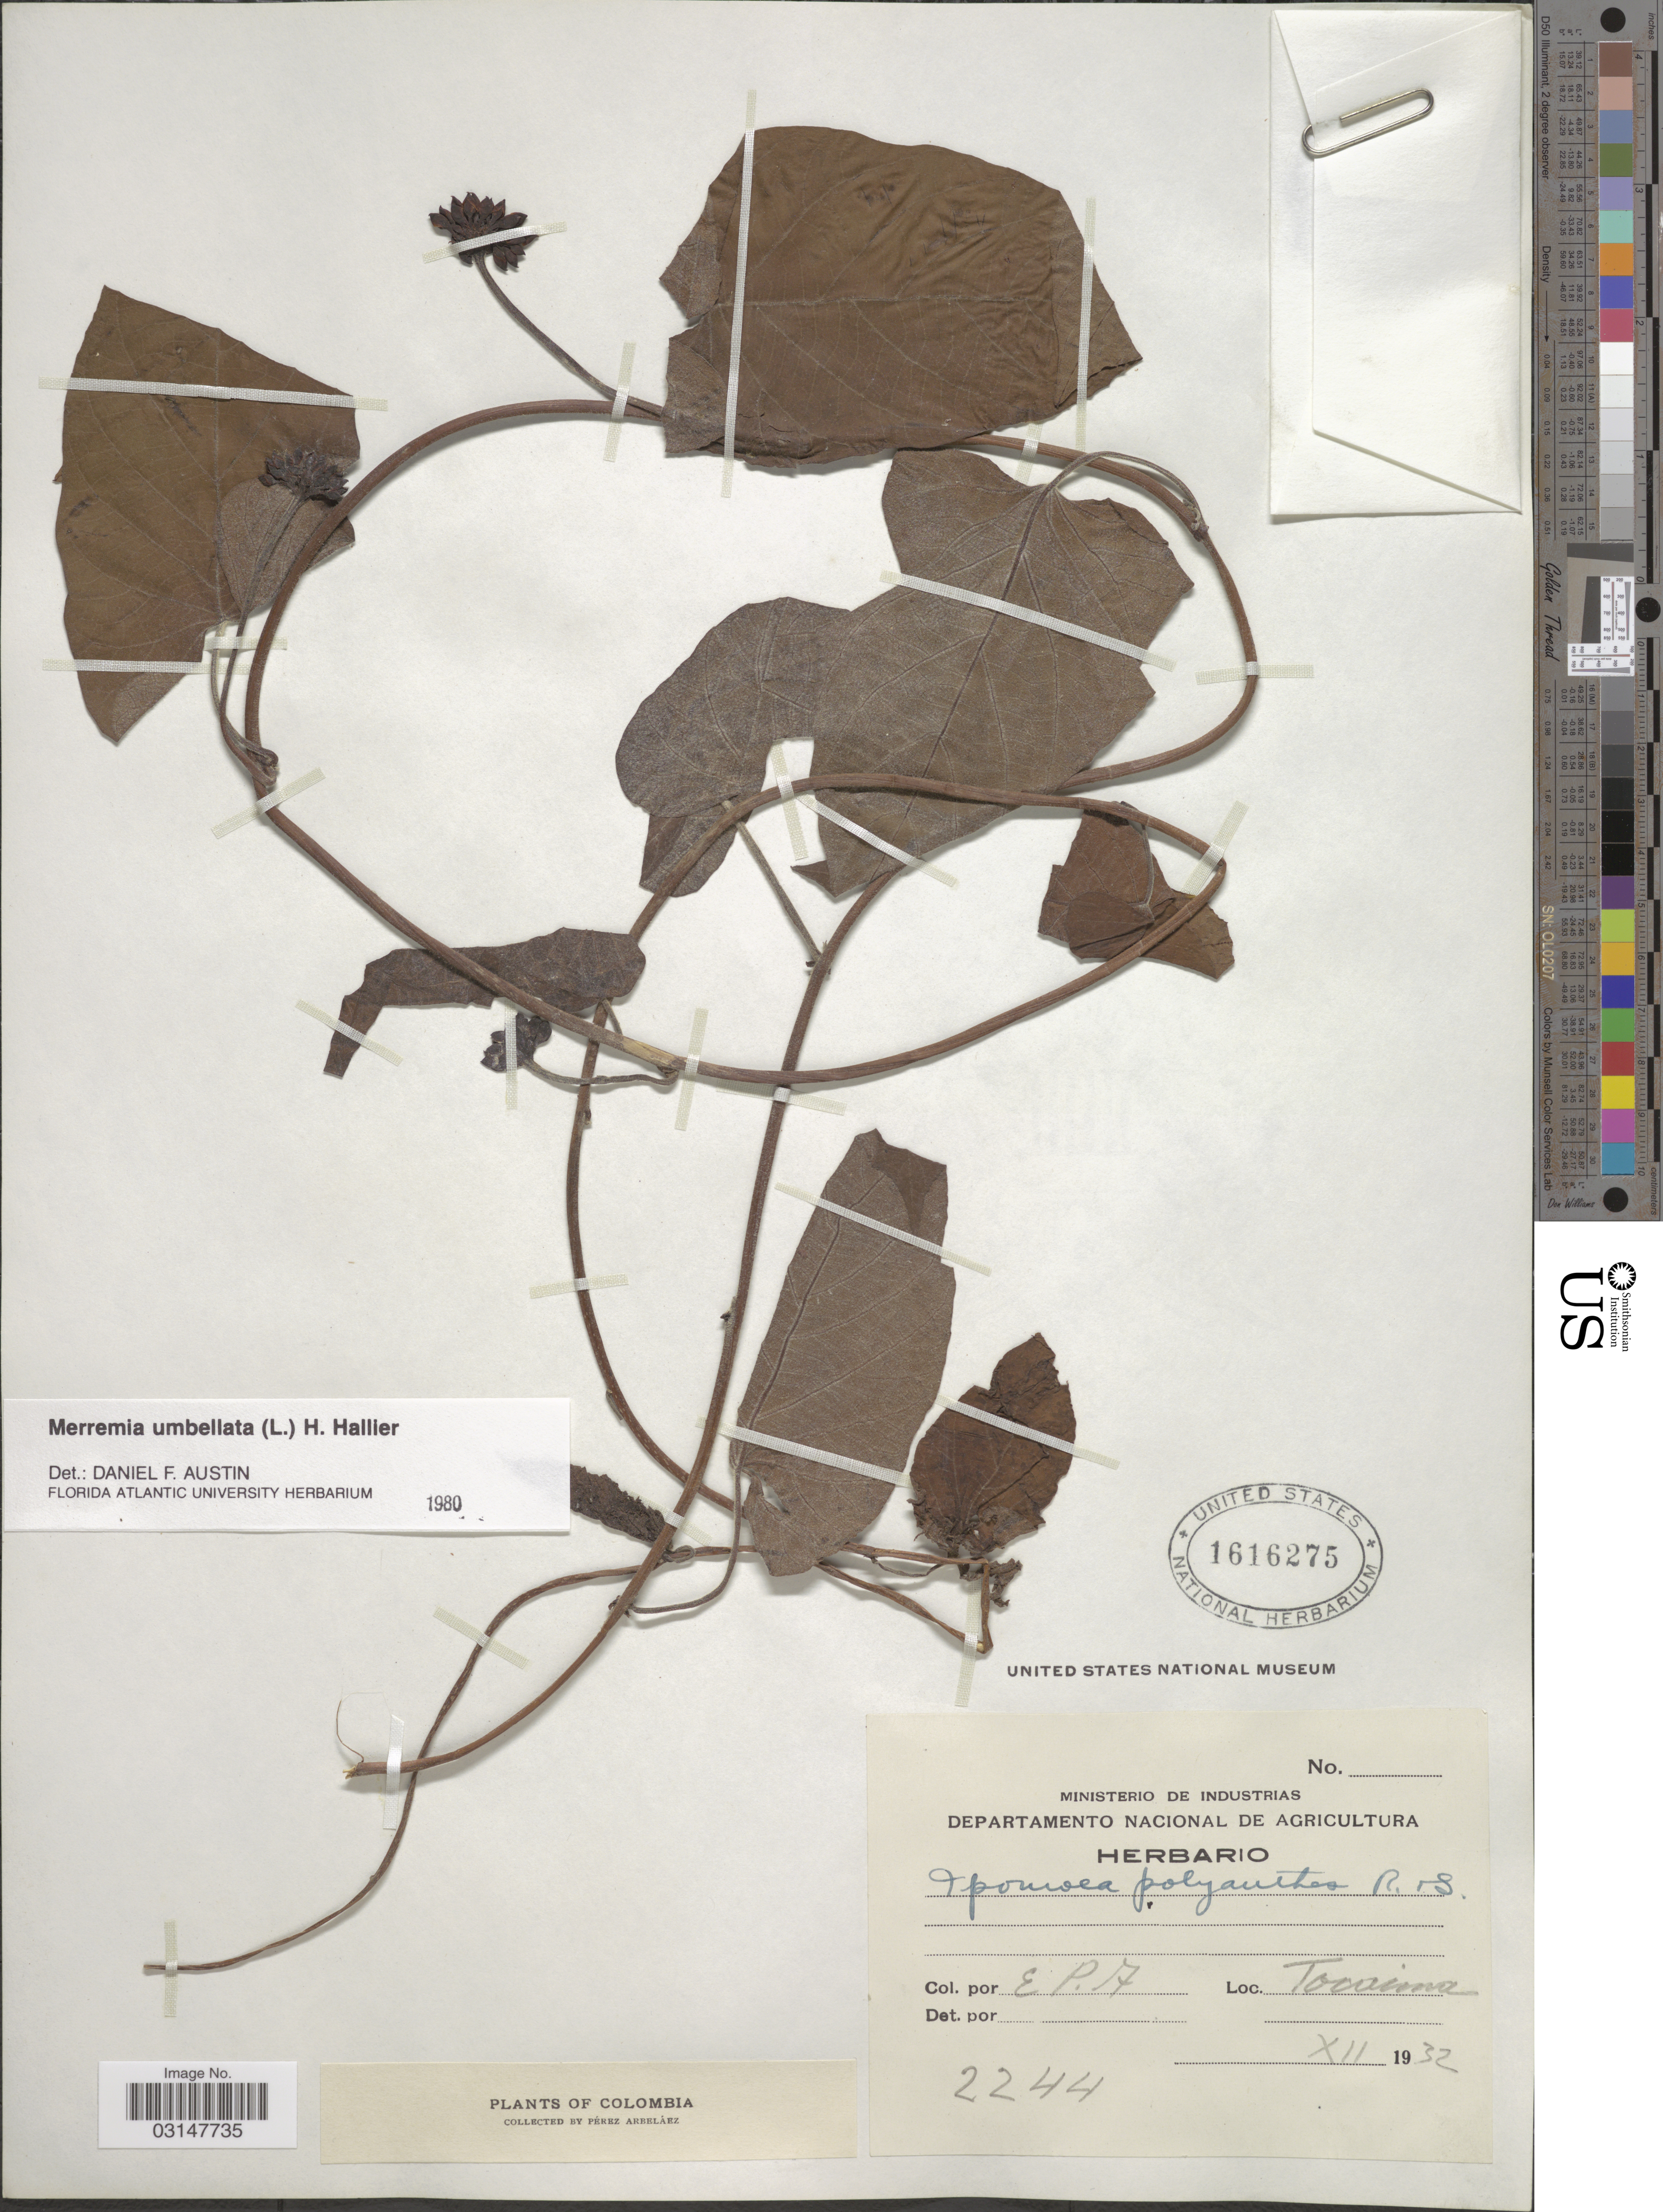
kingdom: Plantae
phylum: Tracheophyta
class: Magnoliopsida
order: Solanales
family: Convolvulaceae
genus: Camonea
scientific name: Camonea umbellata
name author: (L.) A. R. Simões & Staples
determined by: Strong, Mark T., (BOT), Smithsonian Institution - National Museum of Natural History (UNITED STATES)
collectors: H. García B.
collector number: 2244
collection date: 1932-12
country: Colombia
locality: Tocaima.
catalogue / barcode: US 1616275